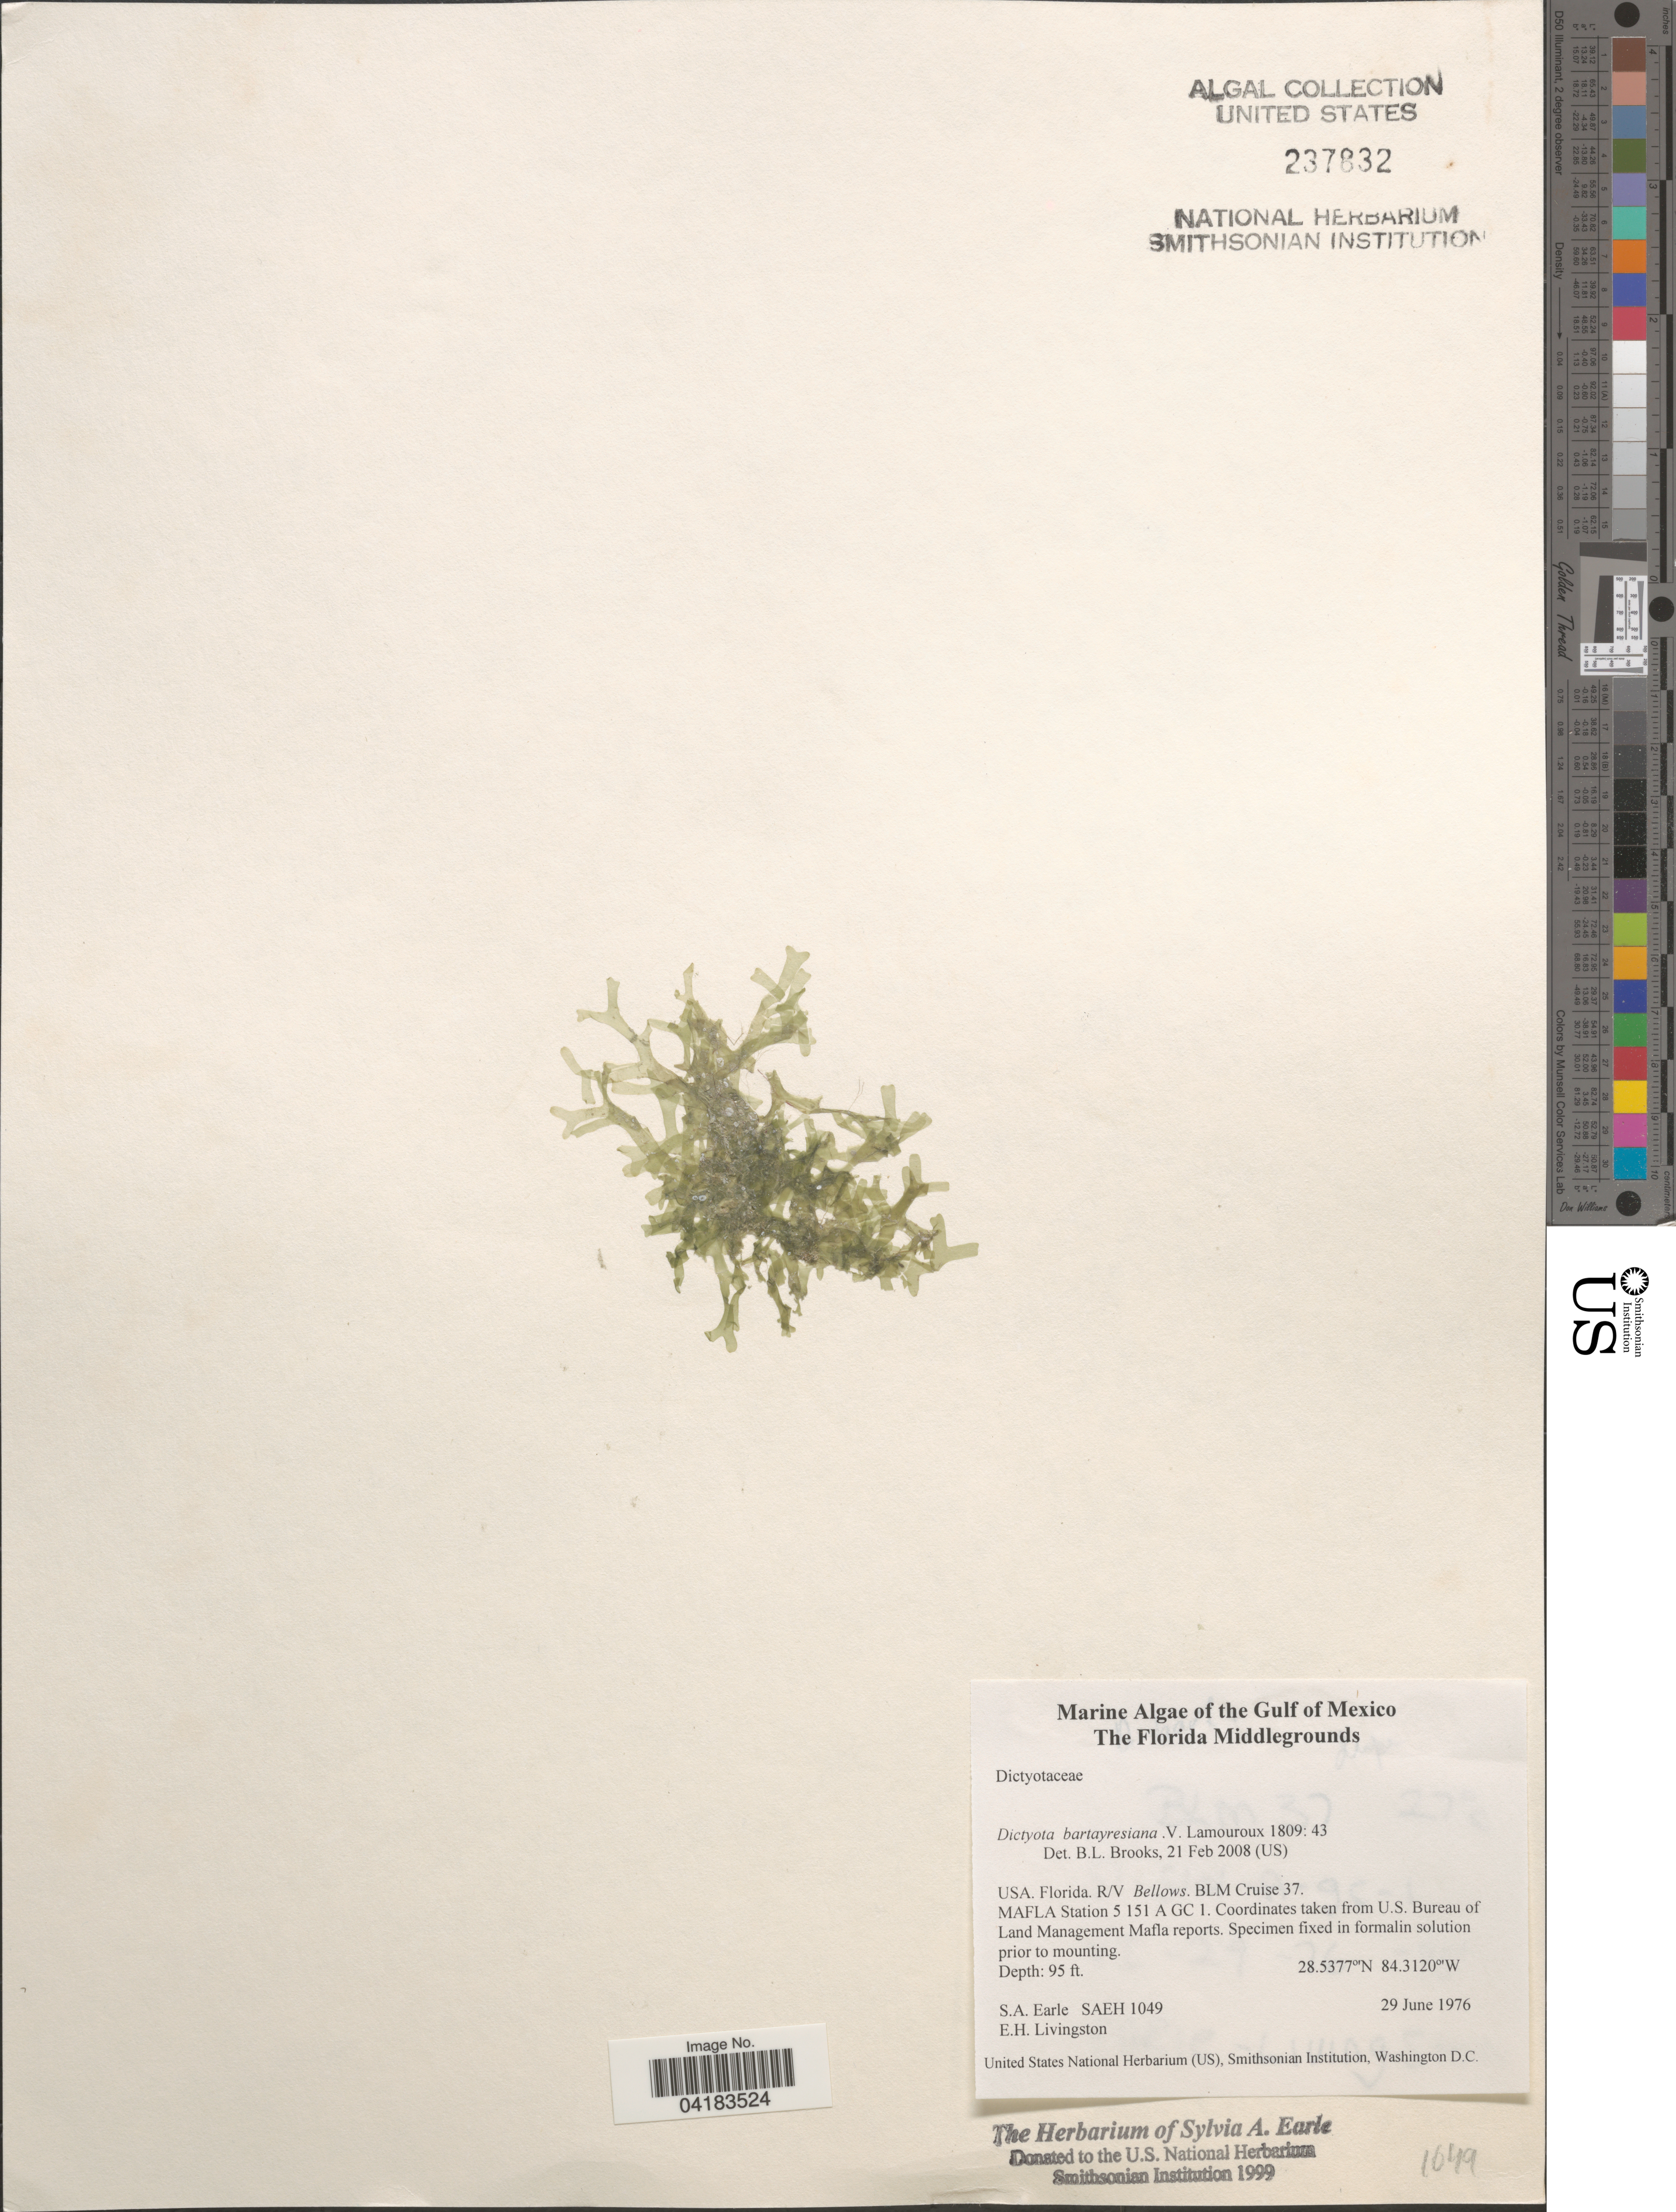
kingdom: Chromista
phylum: Ochrophyta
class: Phaeophyceae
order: Dictyotales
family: Dictyotaceae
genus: Dictyota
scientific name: Dictyota bartayresiana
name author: J.V.Lamouroux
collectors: S. A. Earle & E. Livingston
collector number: SAEH1049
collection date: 1976-06-29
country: United States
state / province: Florida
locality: The Gulf of Mexico. The Florida Middlegrounds. R/V Bellows. BLM Cruise 37. MAFLA Station 5 151 A GC 1. Coordinates taken from U.S. Bureau of Land Management Mafla reports. Far end of transect A.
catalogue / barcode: US 237832